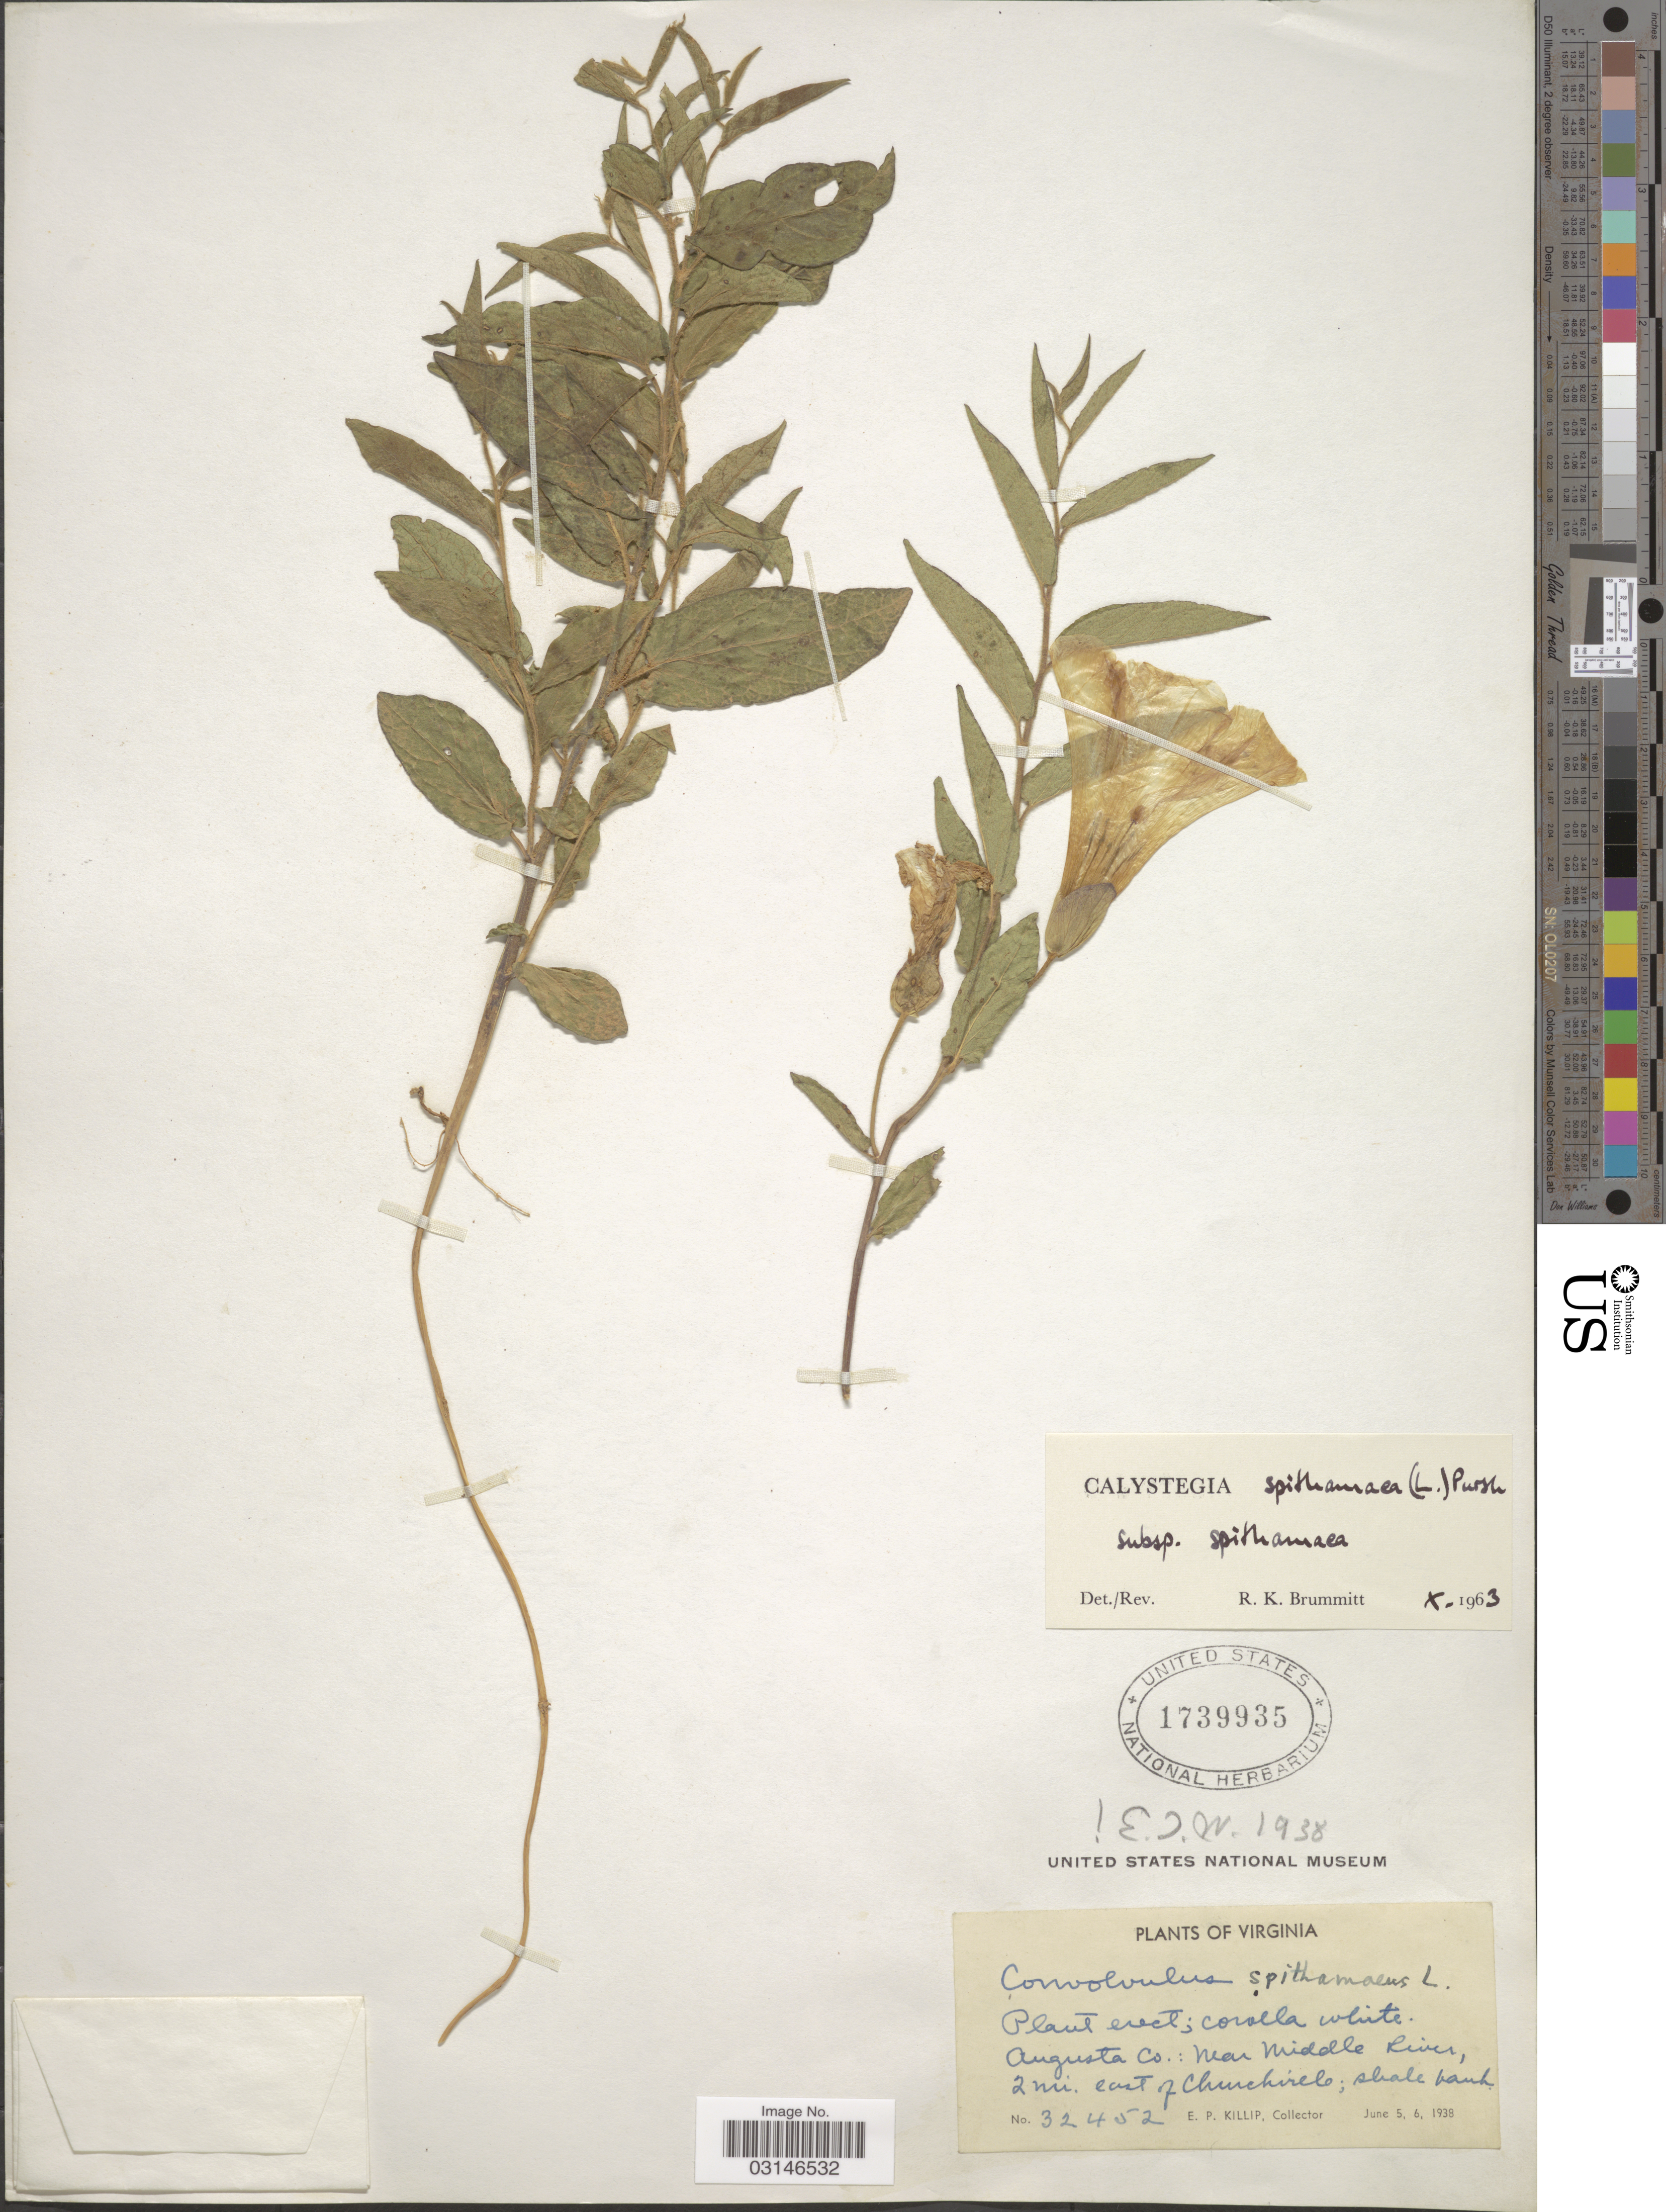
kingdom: Plantae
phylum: Tracheophyta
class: Magnoliopsida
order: Solanales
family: Convolvulaceae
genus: Calystegia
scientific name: Calystegia spithamaea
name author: (L.) Pursh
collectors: E. P. Killip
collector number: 32452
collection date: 1938-06-05/1938-06-06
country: United States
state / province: Virginia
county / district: Augusta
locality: Augusta Co.: Near Middle River, 2 mi. east of Churchville.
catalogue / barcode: US 1739935